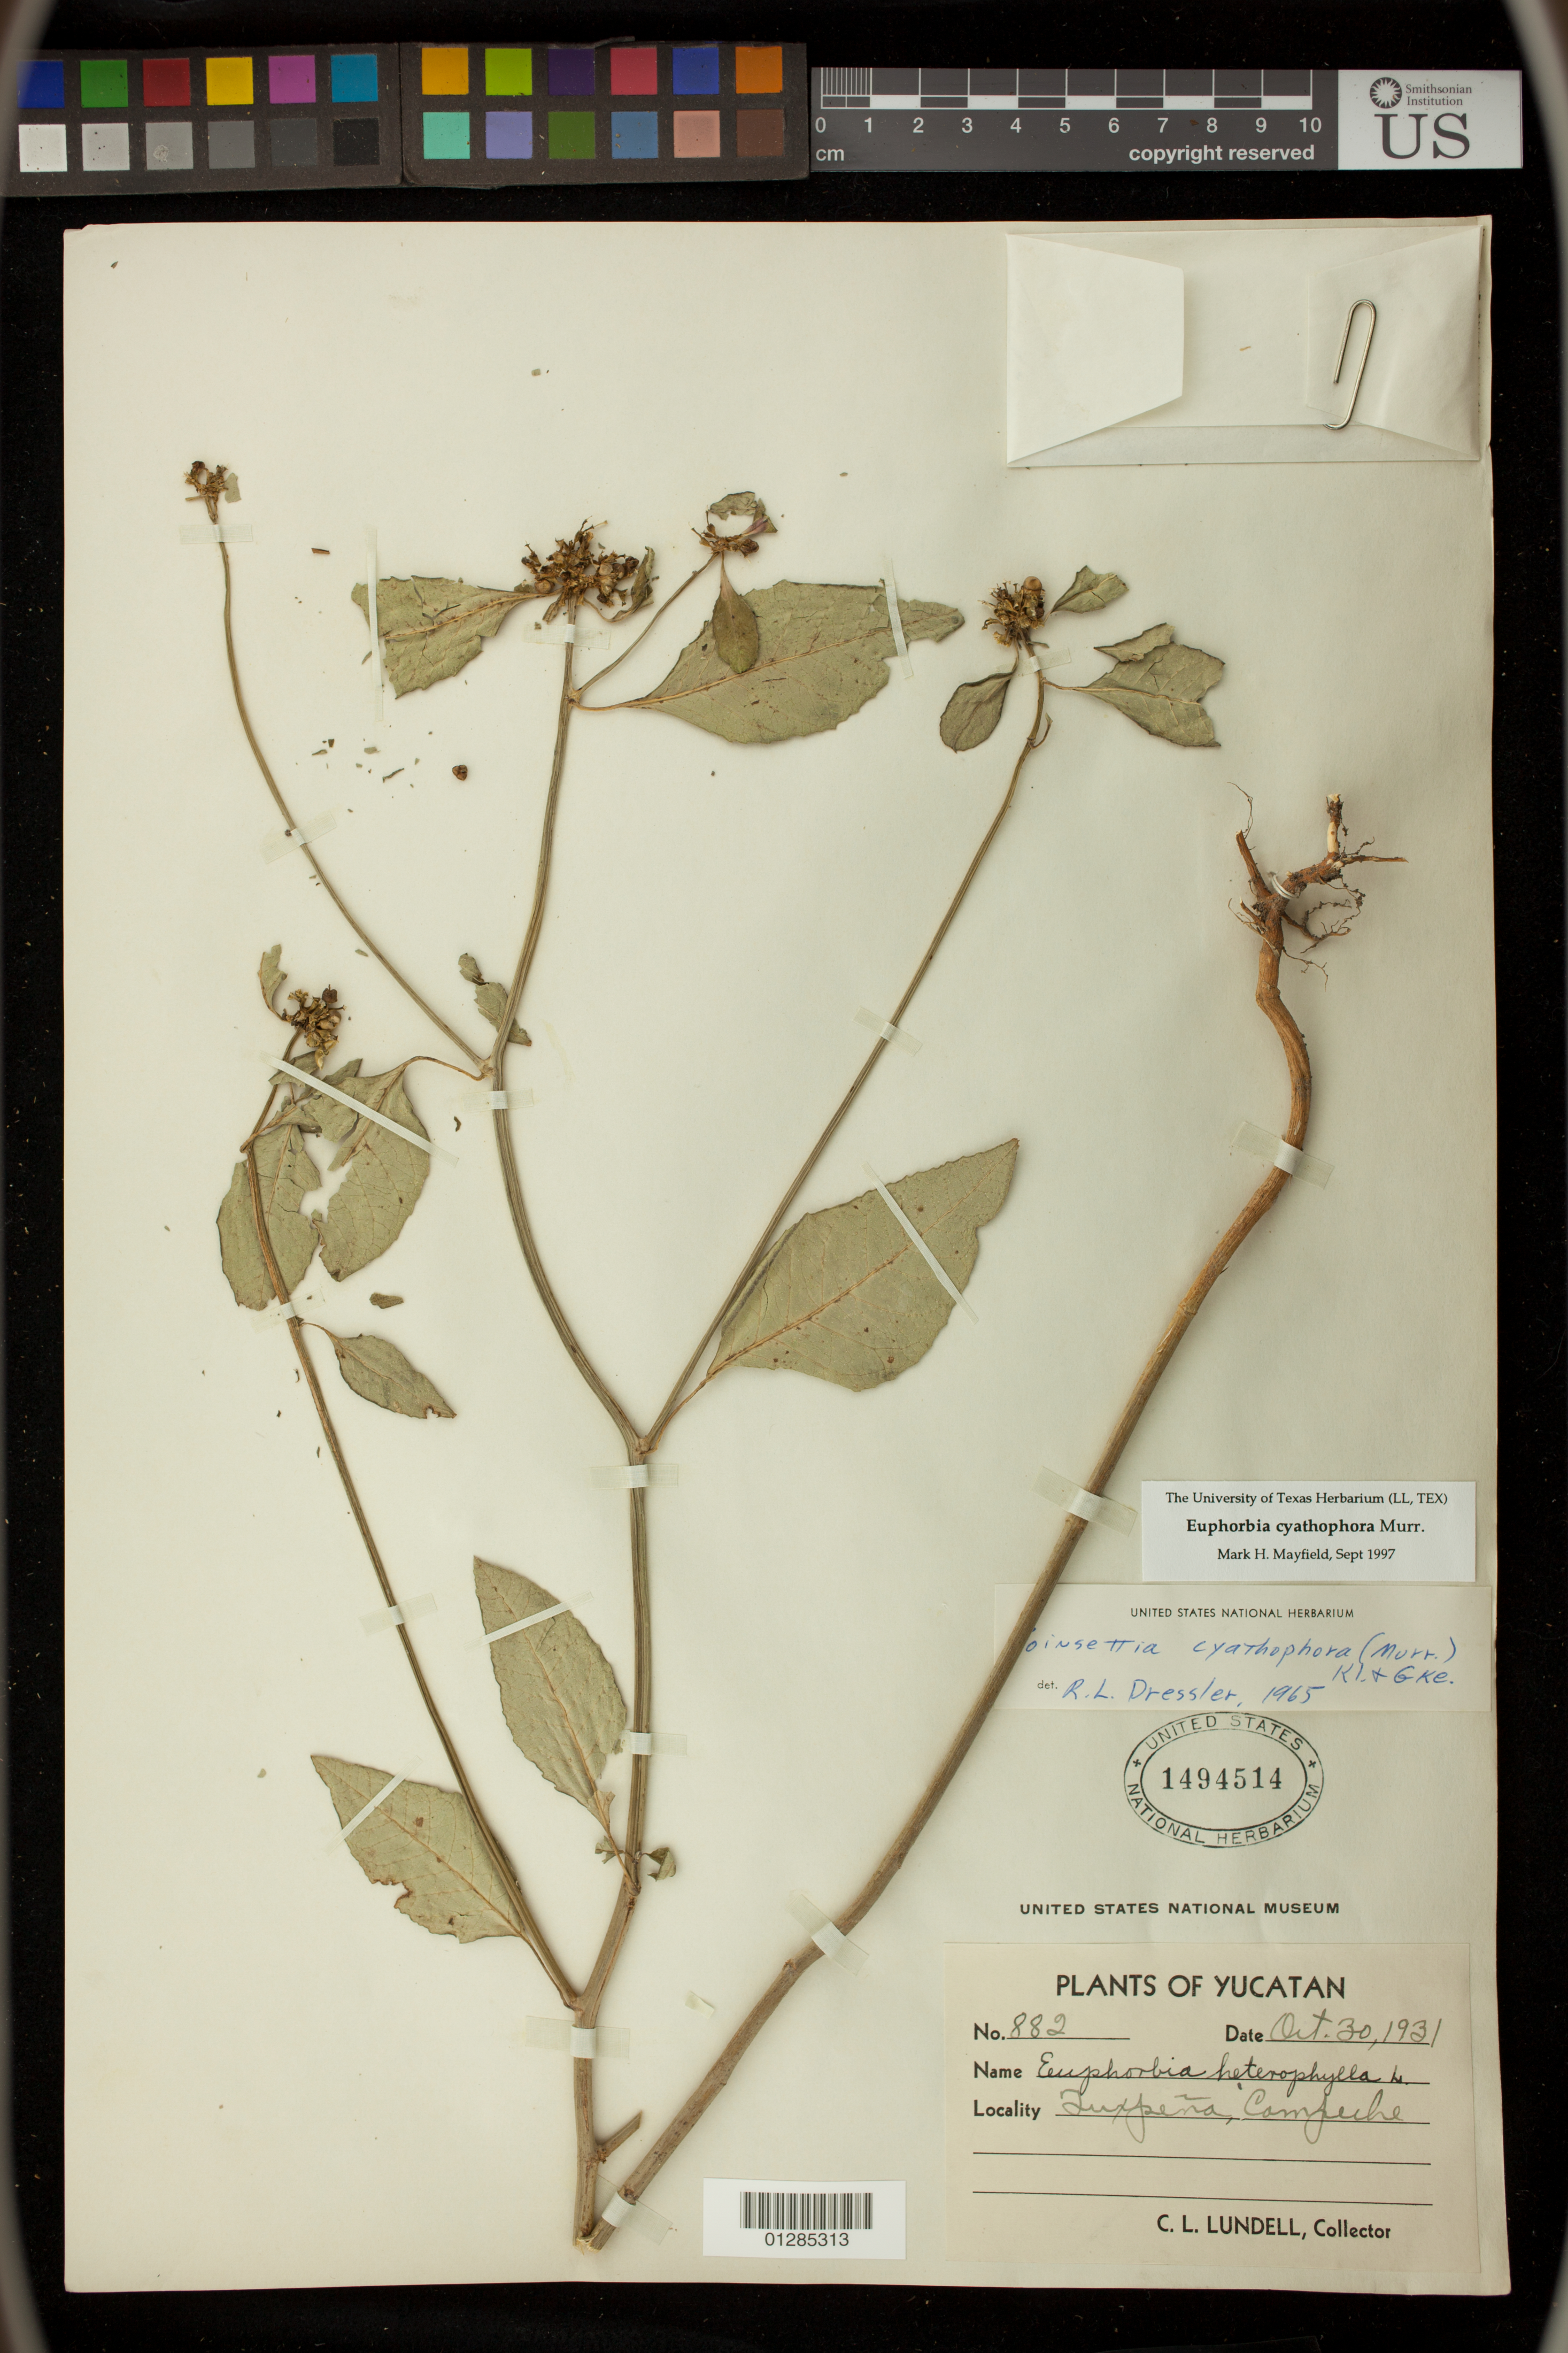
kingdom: Plantae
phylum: Tracheophyta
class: Magnoliopsida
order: Malpighiales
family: Euphorbiaceae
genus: Euphorbia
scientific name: Euphorbia heterophylla var. cyathophora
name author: (Murr.) Griseb.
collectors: C. L. Lundell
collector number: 882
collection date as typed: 30 Oct 1931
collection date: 1931-10-30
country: Mexico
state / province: Campeche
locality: Tuxpeña.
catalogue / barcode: US 1494514